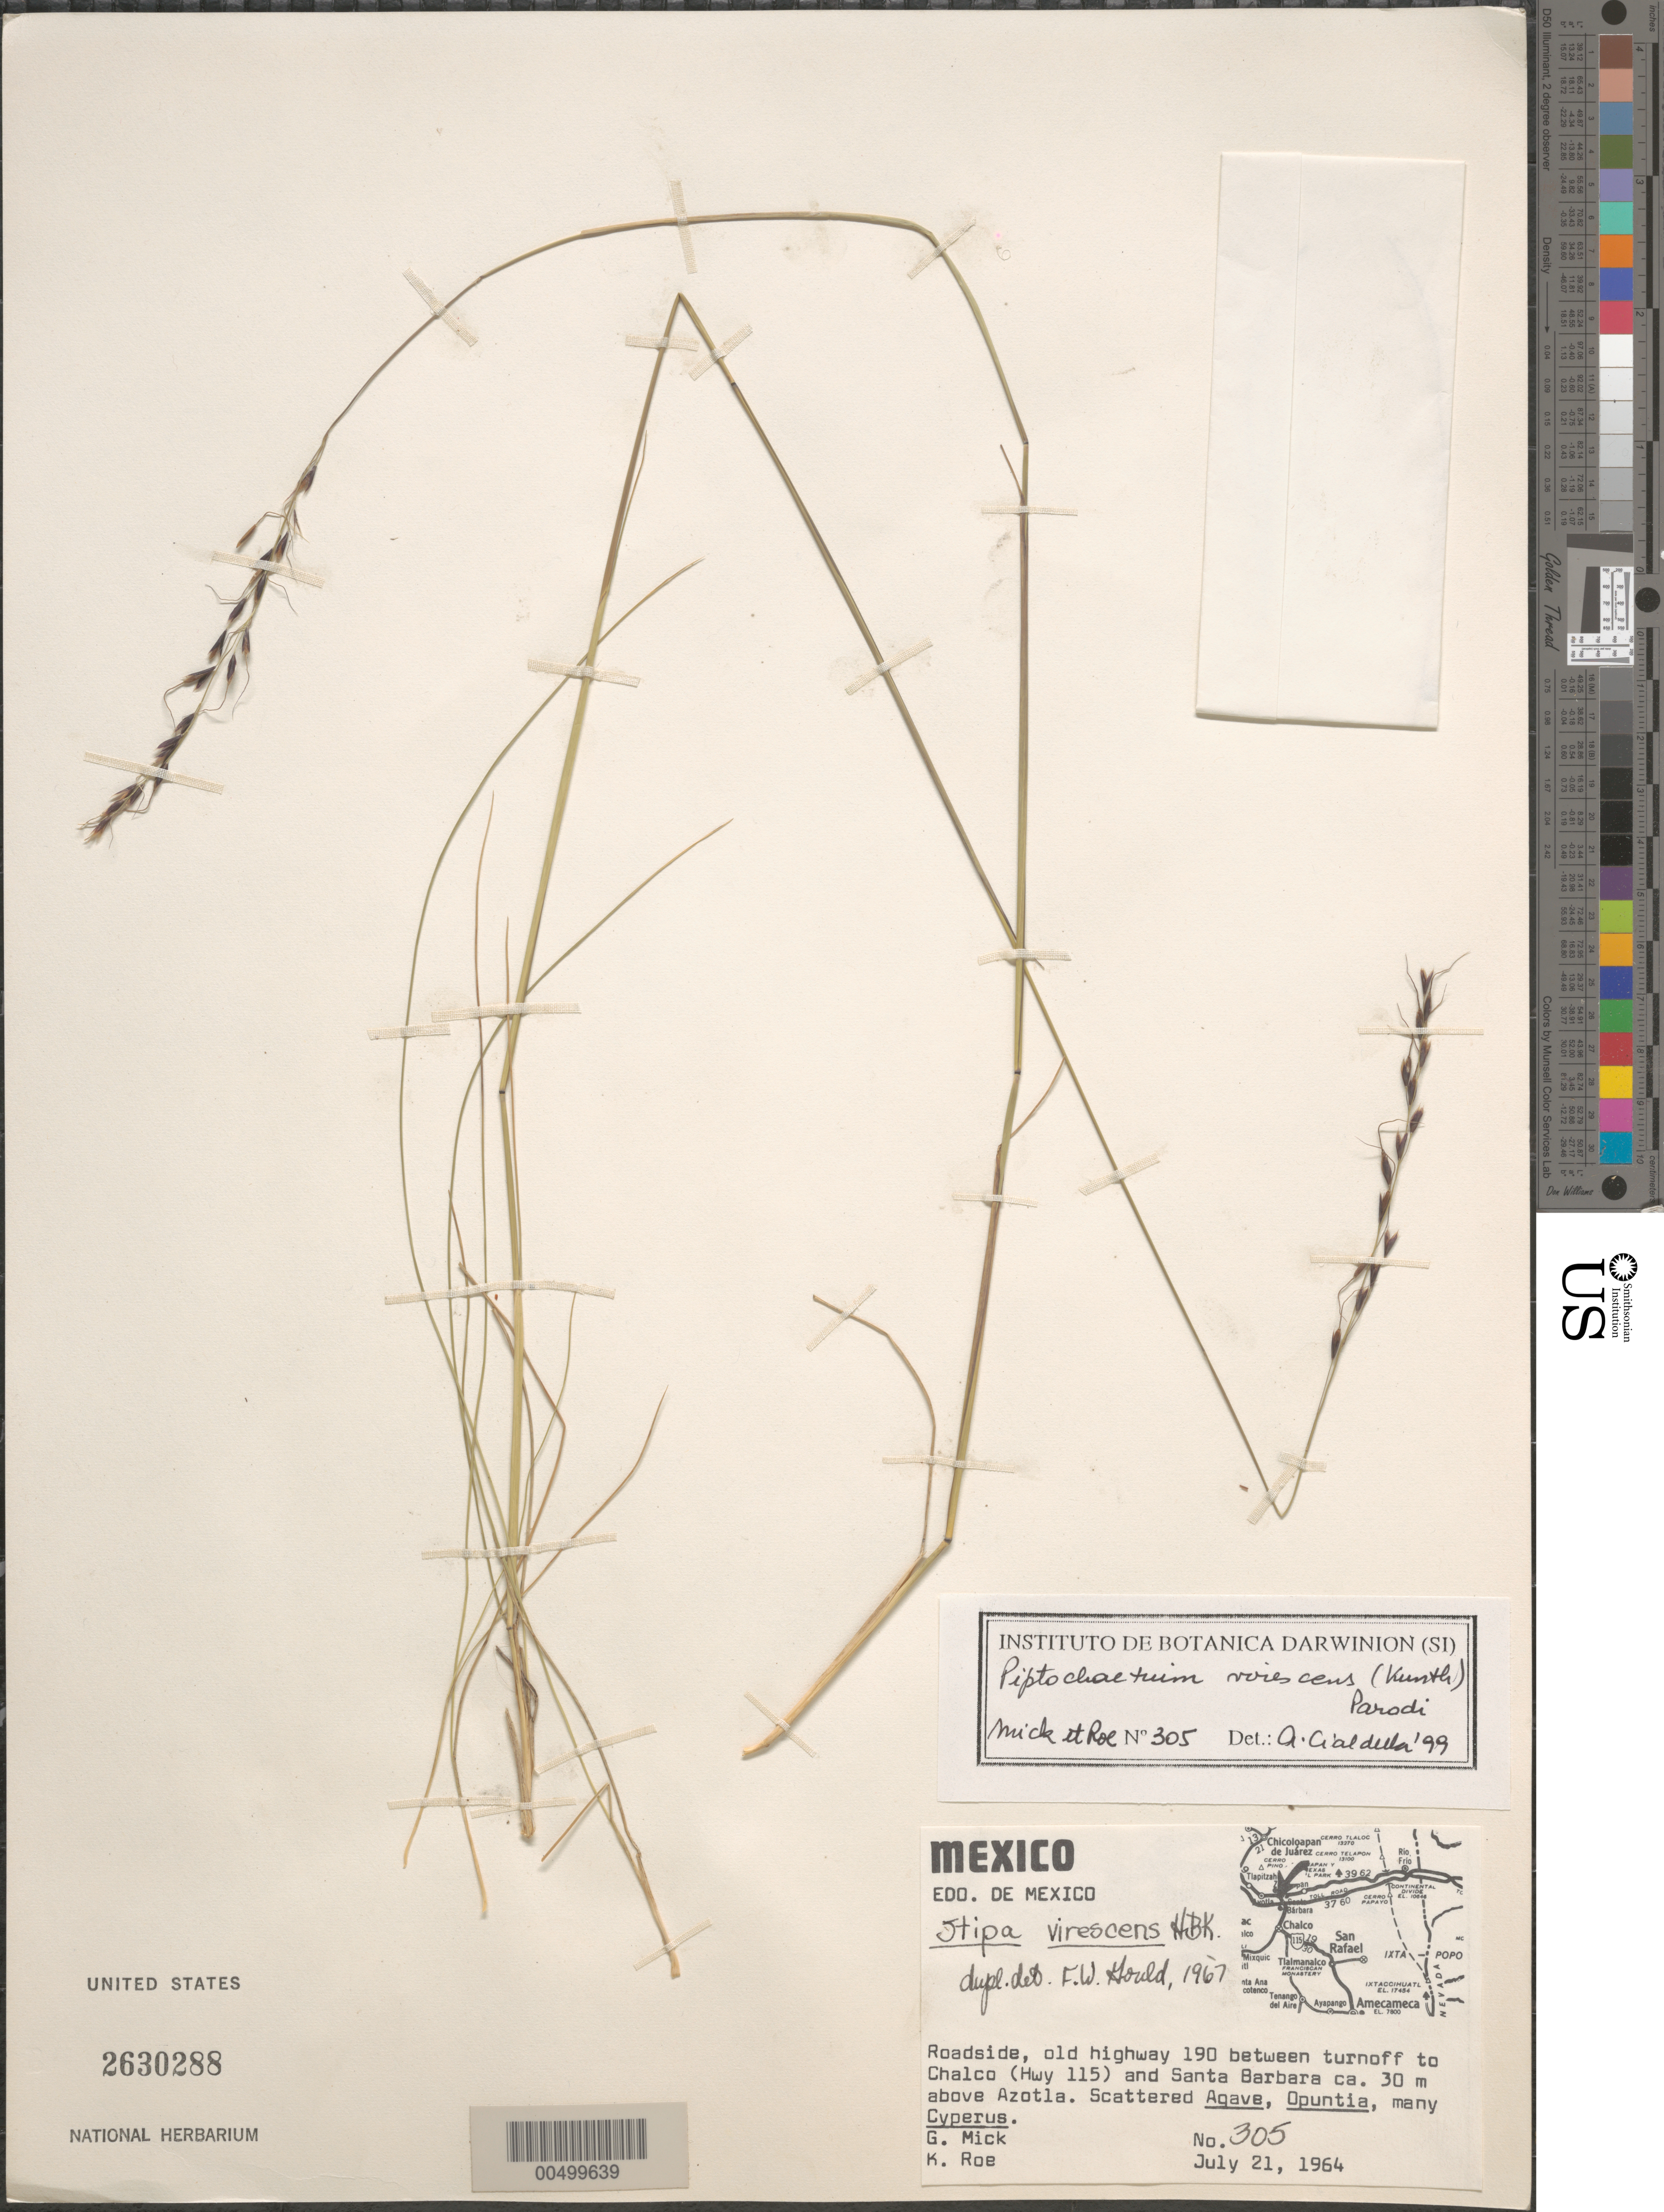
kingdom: Plantae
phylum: Tracheophyta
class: Liliopsida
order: Poales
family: Poaceae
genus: Piptochaetium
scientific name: Piptochaetium virescens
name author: (Kunth) Parodi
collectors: G. Mick & K. E. Roe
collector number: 305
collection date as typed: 21 Jul 1964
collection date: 1964-07-21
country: Mexico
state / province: México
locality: Old hwy 190 between turnoff to Chalco (Hwy 115) & Santa Barbara ca 30 m above Azotla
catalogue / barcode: US 2630288